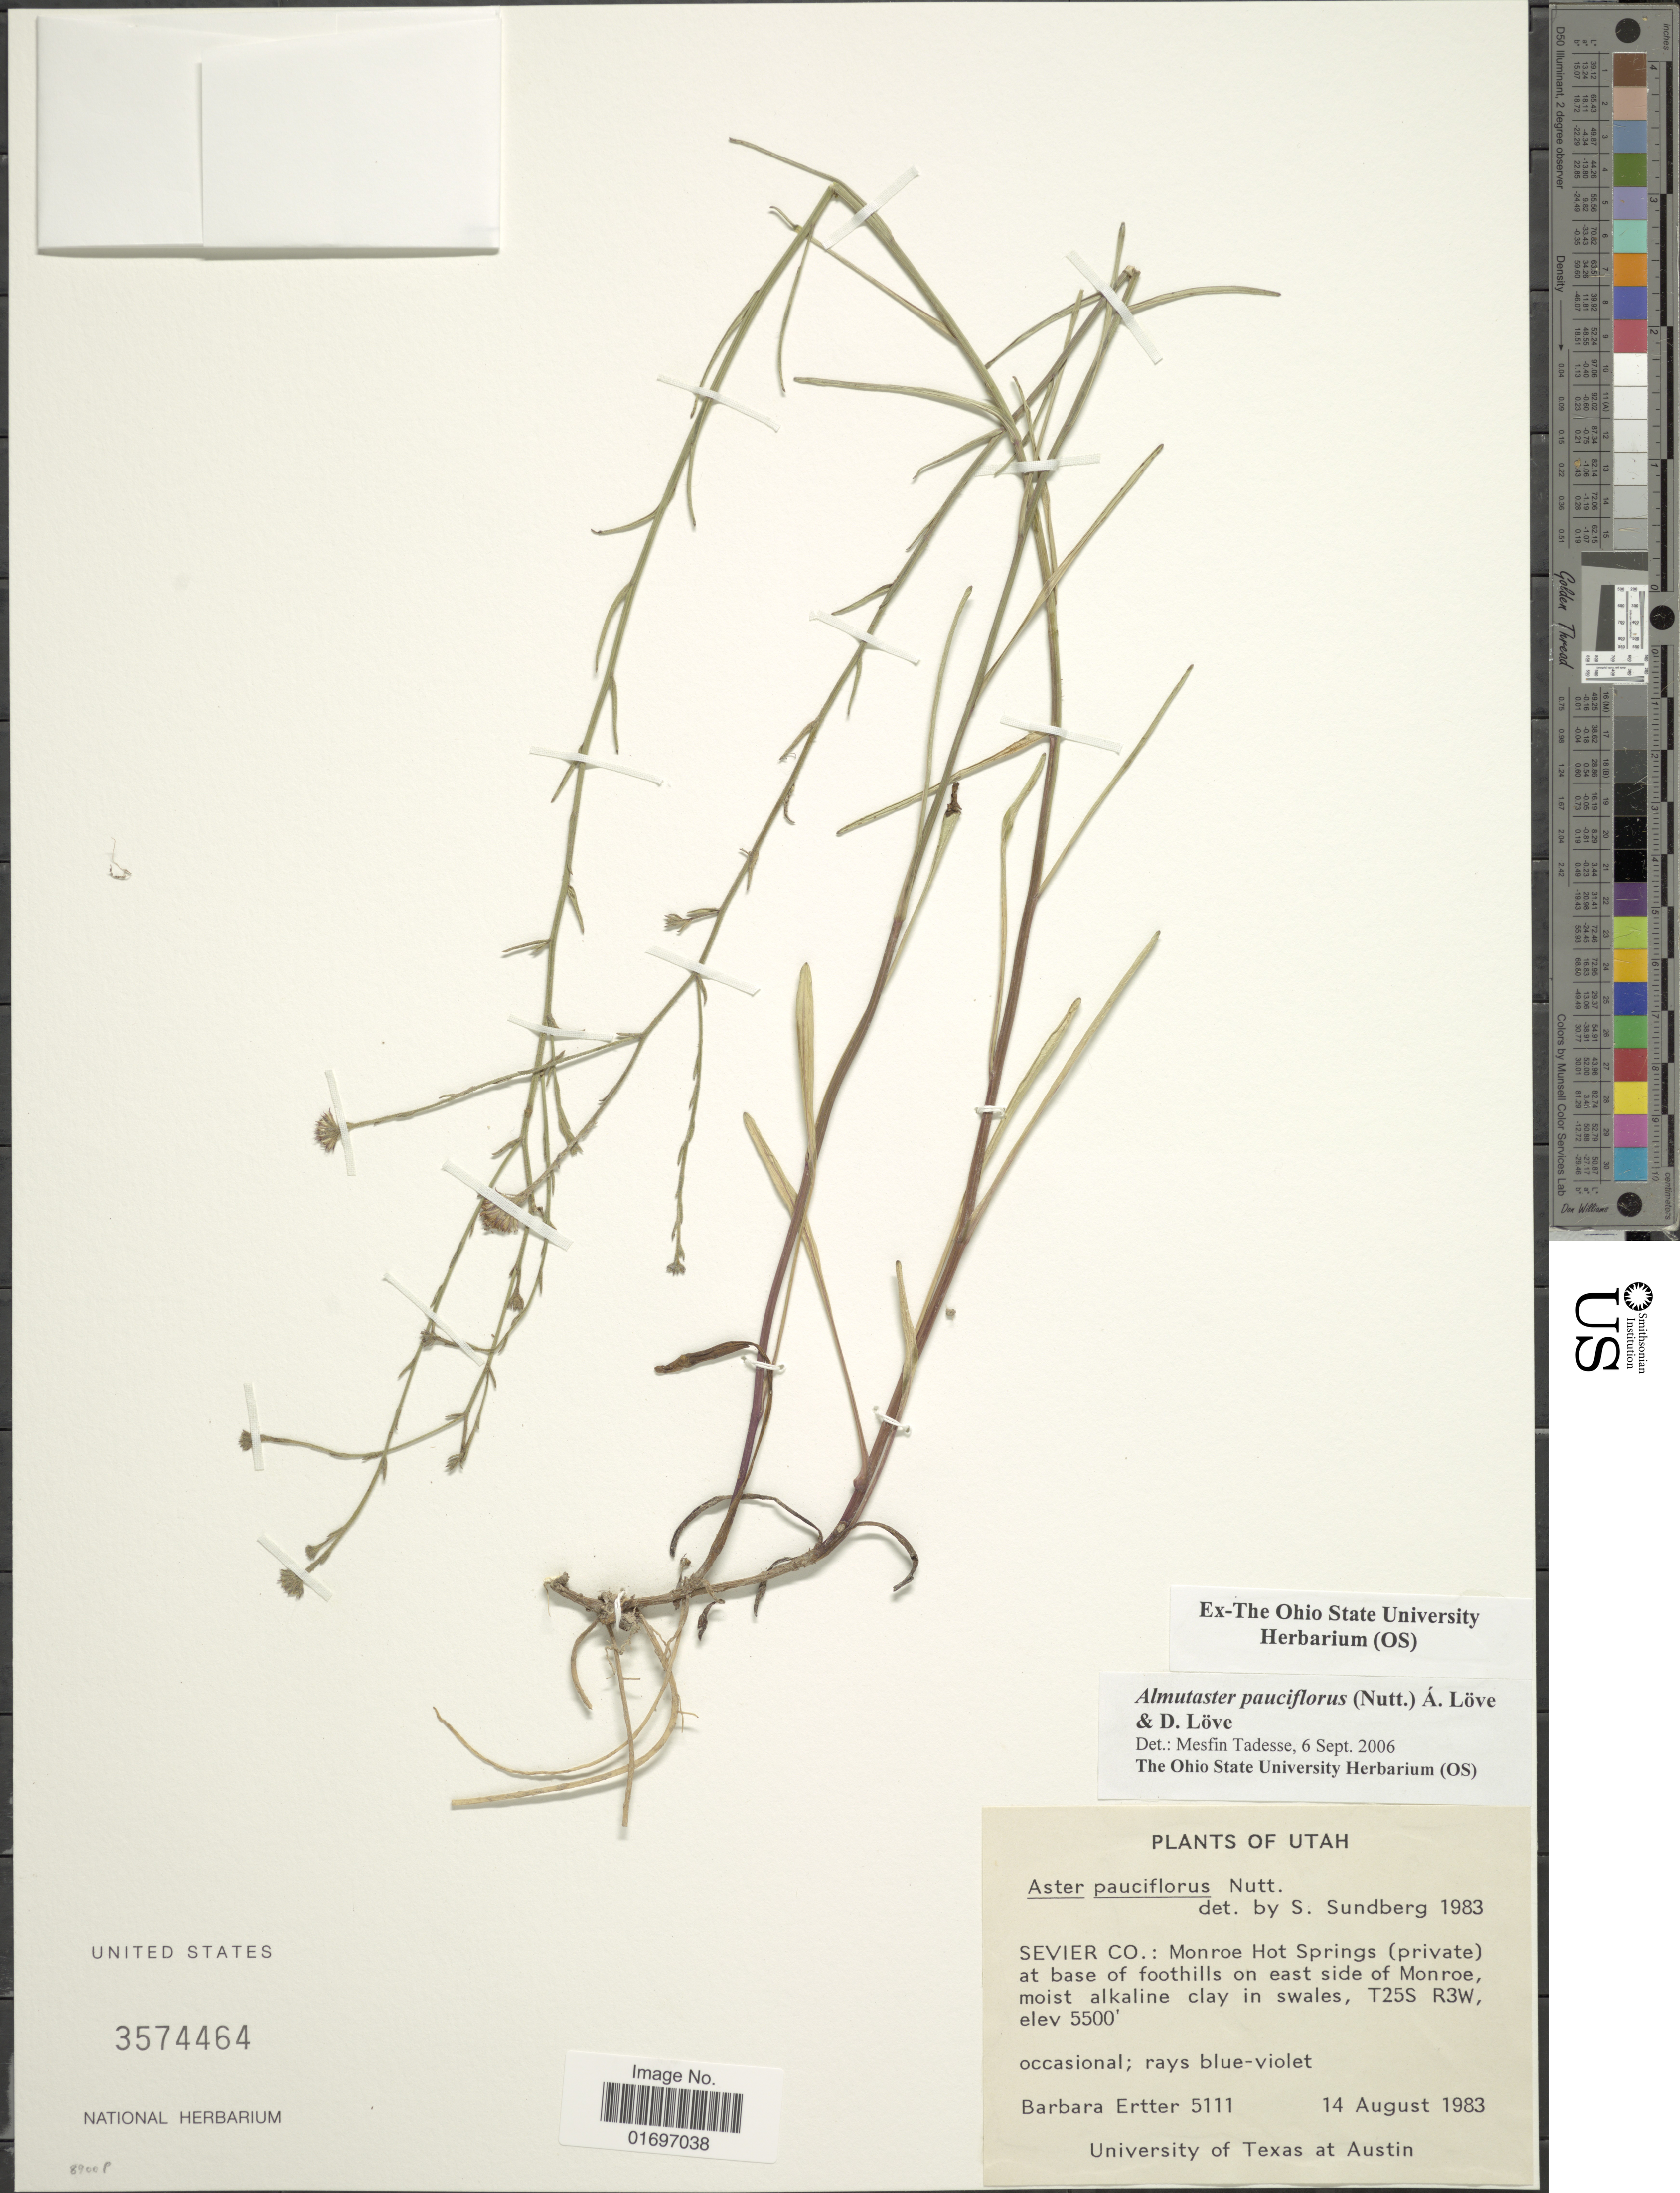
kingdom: Plantae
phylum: Tracheophyta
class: Magnoliopsida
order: Asterales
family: Asteraceae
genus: Almutaster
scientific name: Almutaster pauciflorus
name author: (Nutt.) Á. Löve & D. Löve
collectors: B. Ertter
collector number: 5111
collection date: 1983-08-14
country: United States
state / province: Utah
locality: Utah. Sevier Co.: Monroe Hot Springs (private) at base of foothills on east side of Monroe, moist alkaline clay in swales, T25S, R3W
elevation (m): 1676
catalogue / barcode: US 3574464